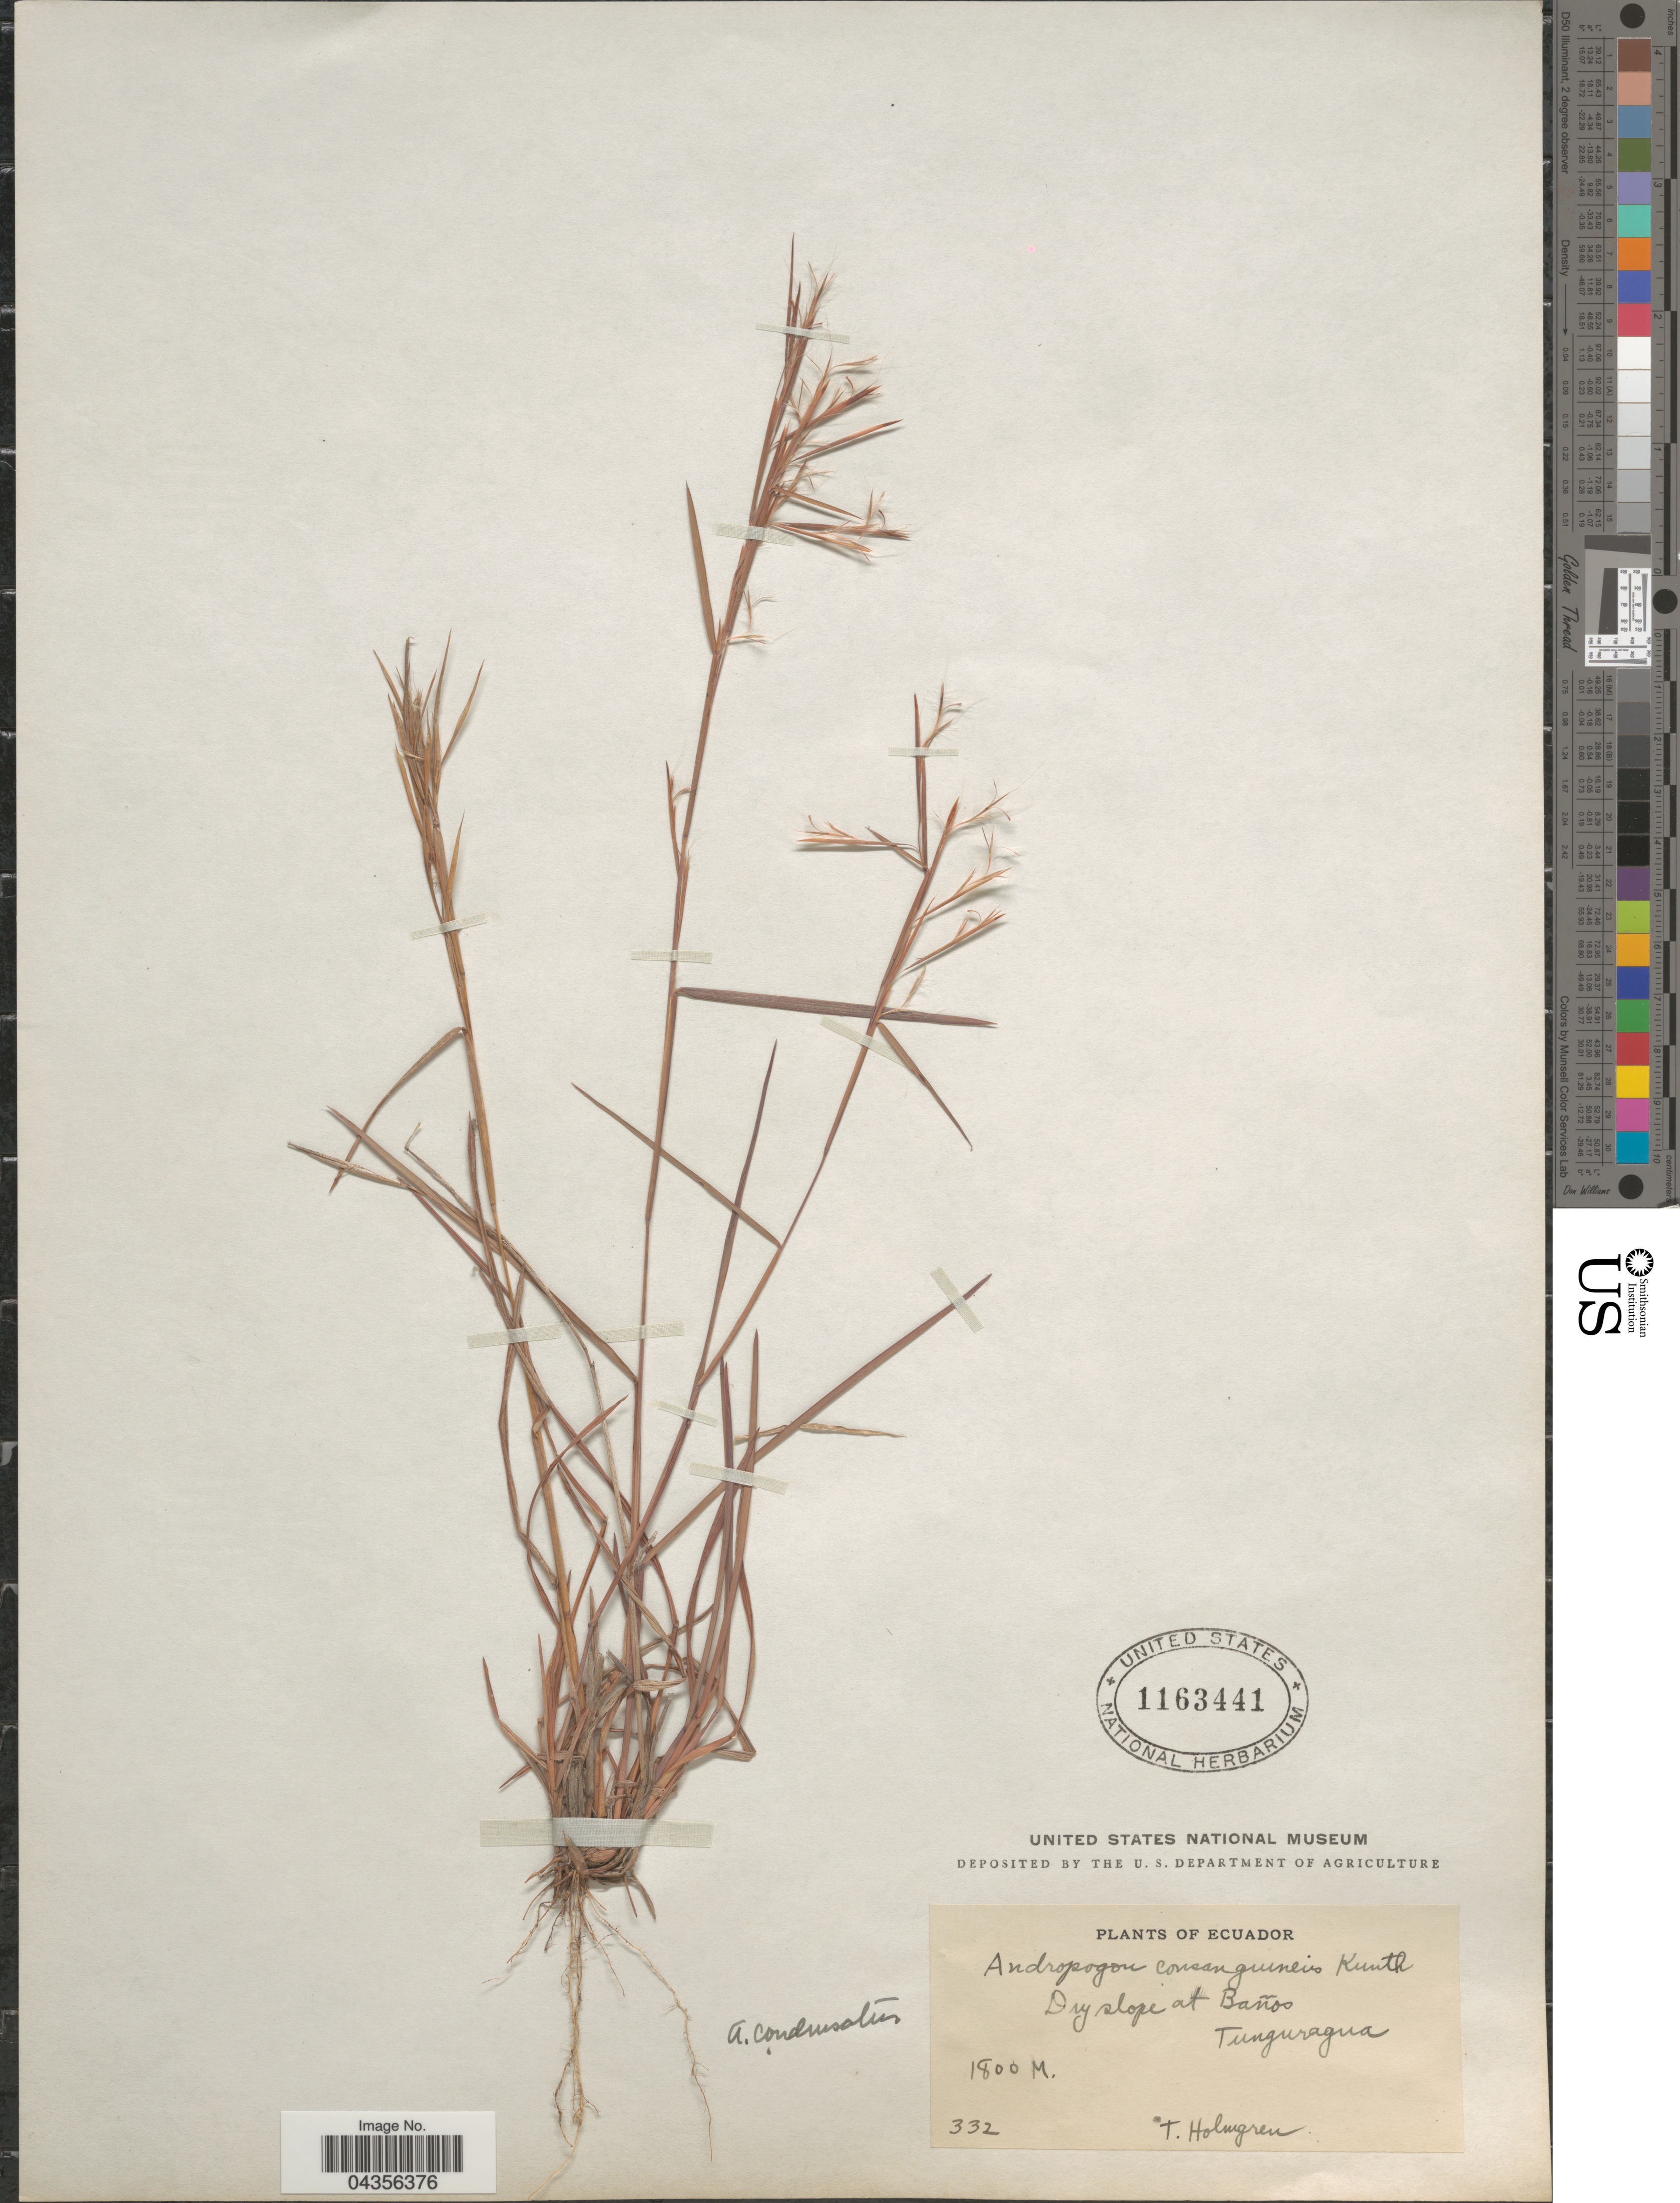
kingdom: Plantae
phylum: Tracheophyta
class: Liliopsida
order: Poales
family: Poaceae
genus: Schizachyrium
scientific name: Schizachyrium microstachyum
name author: (Desv. ex Ham.) Roseng. et al.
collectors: T. Holmgren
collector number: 332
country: Ecuador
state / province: Tungurahua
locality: Dry slope at Baños. Tunguragua.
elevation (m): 1800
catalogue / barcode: US 1163441